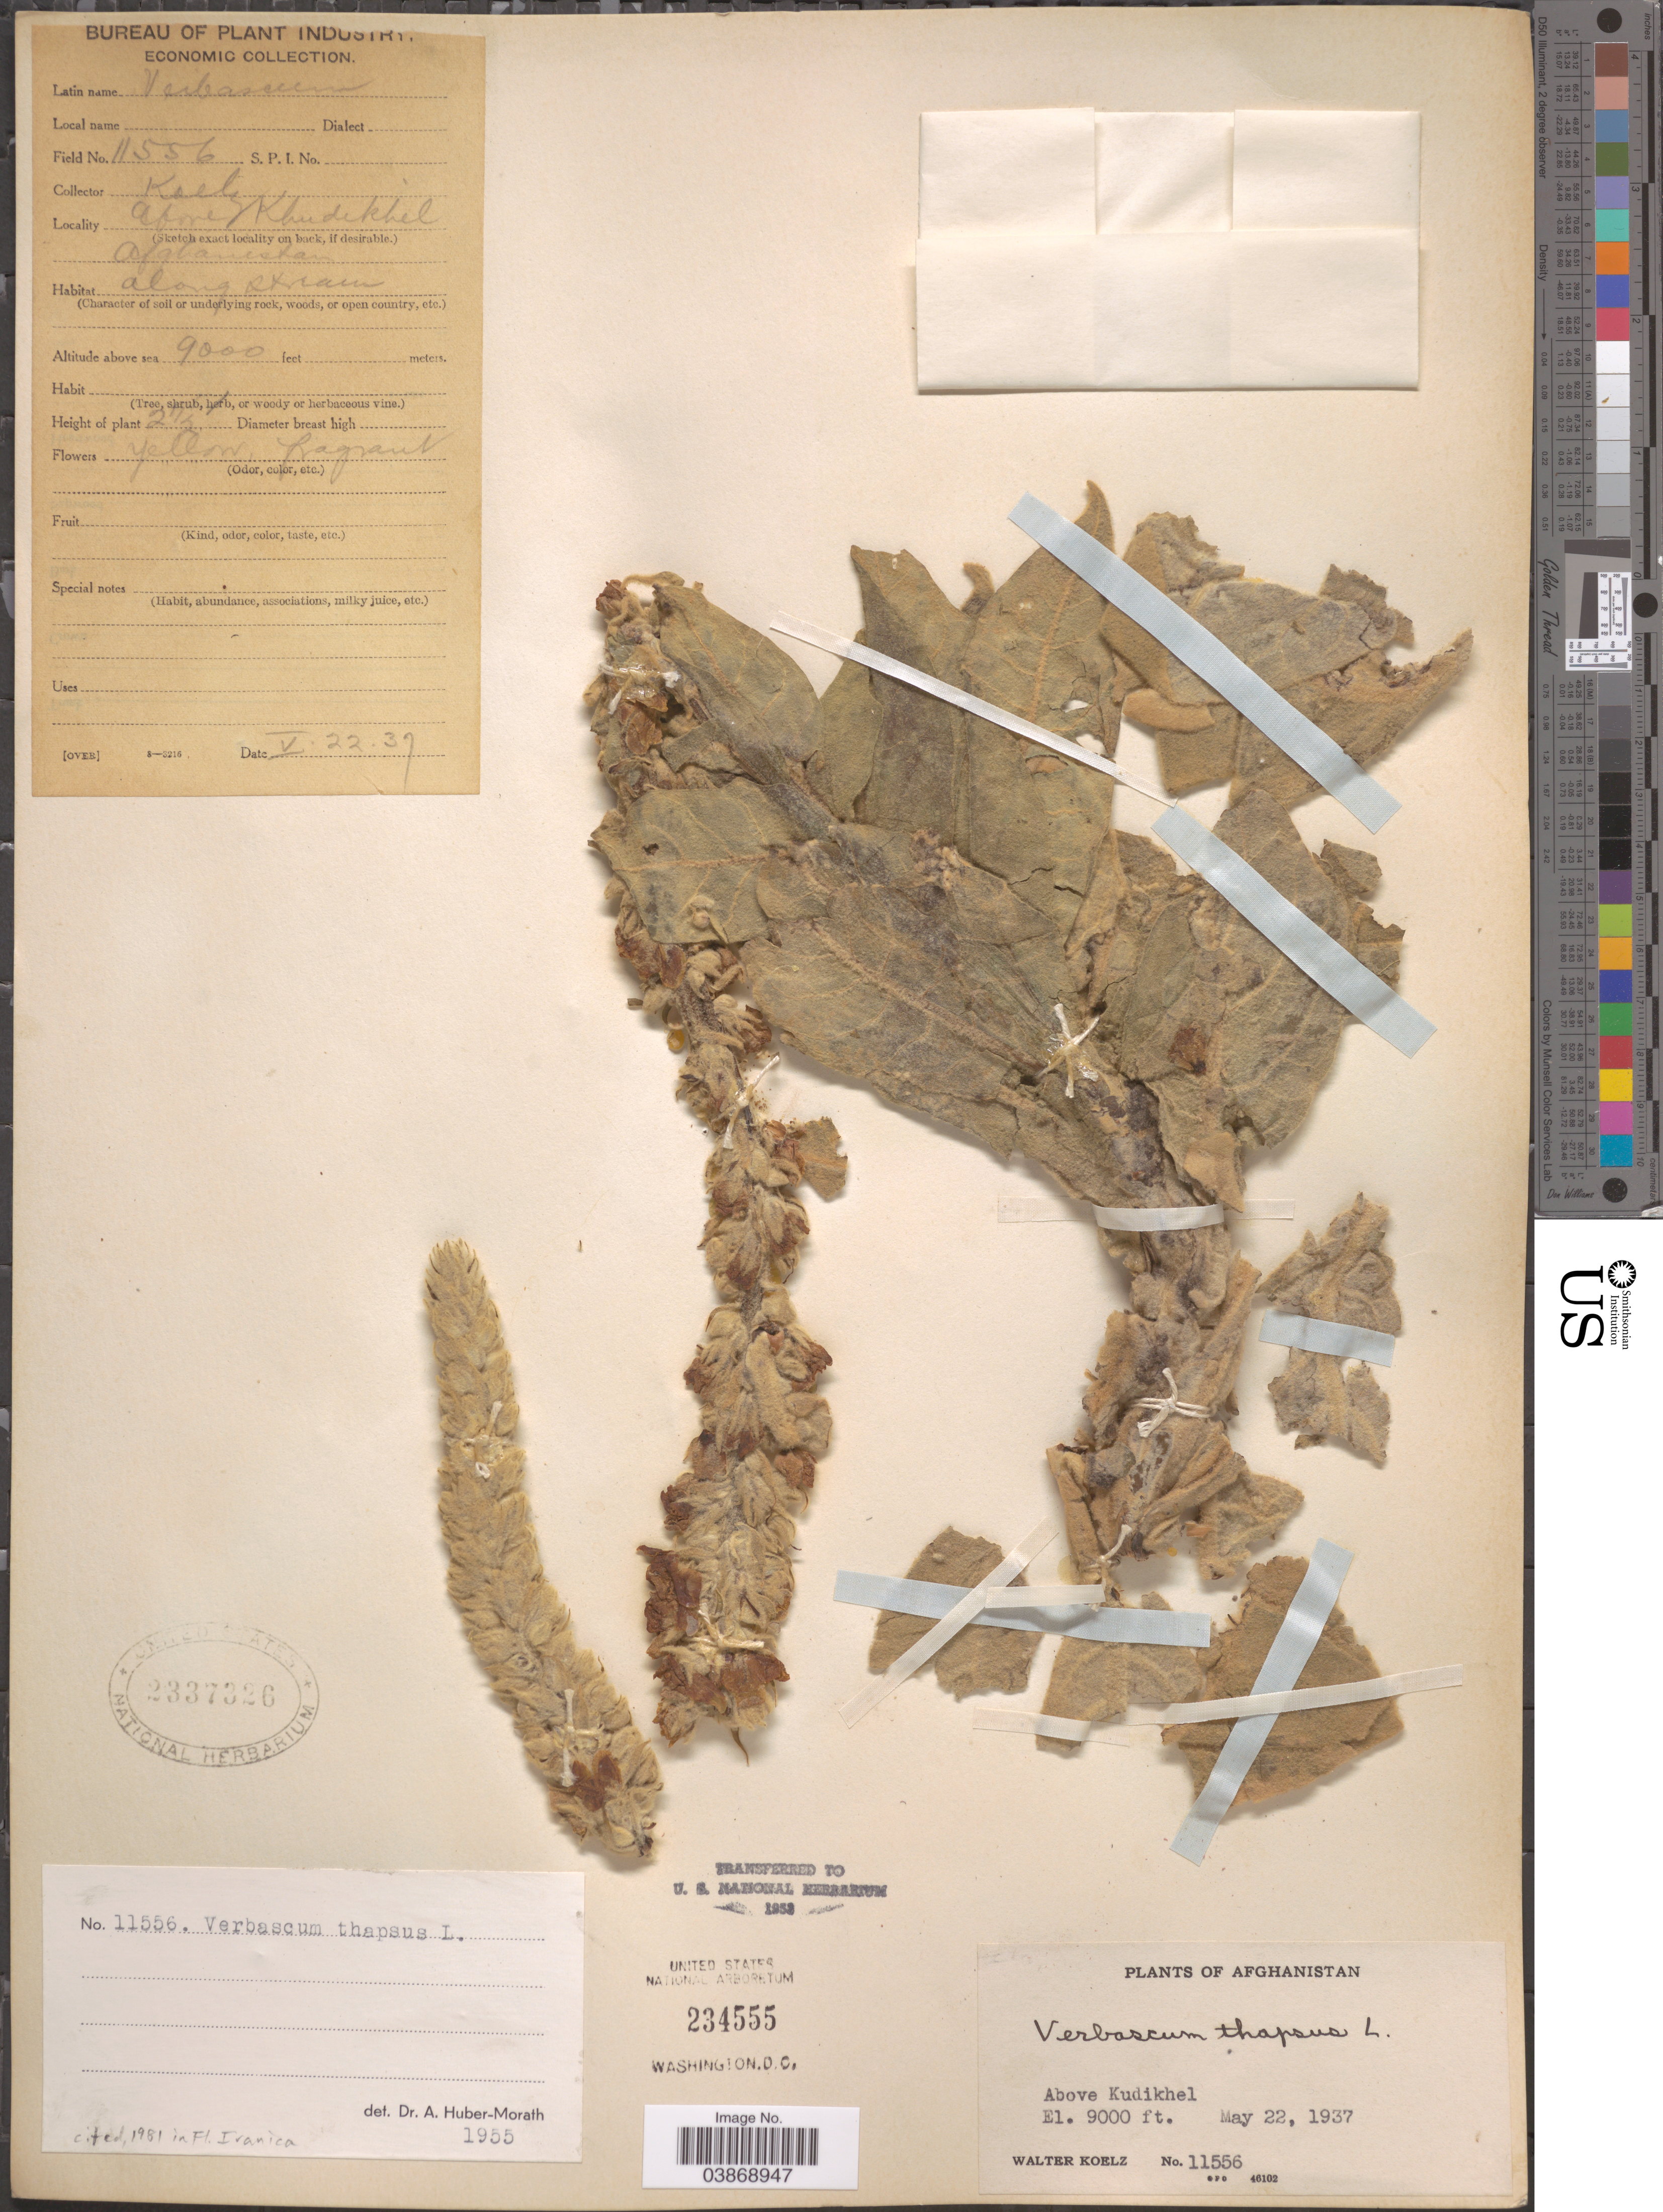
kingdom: Plantae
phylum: Tracheophyta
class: Magnoliopsida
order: Lamiales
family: Scrophulariaceae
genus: Verbascum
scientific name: Verbascum thapsus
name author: L.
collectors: W. N. Koelz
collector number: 11556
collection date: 1937-05-22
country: Afghanistan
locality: Above Kudikhel.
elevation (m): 2743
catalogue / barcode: US 2337326